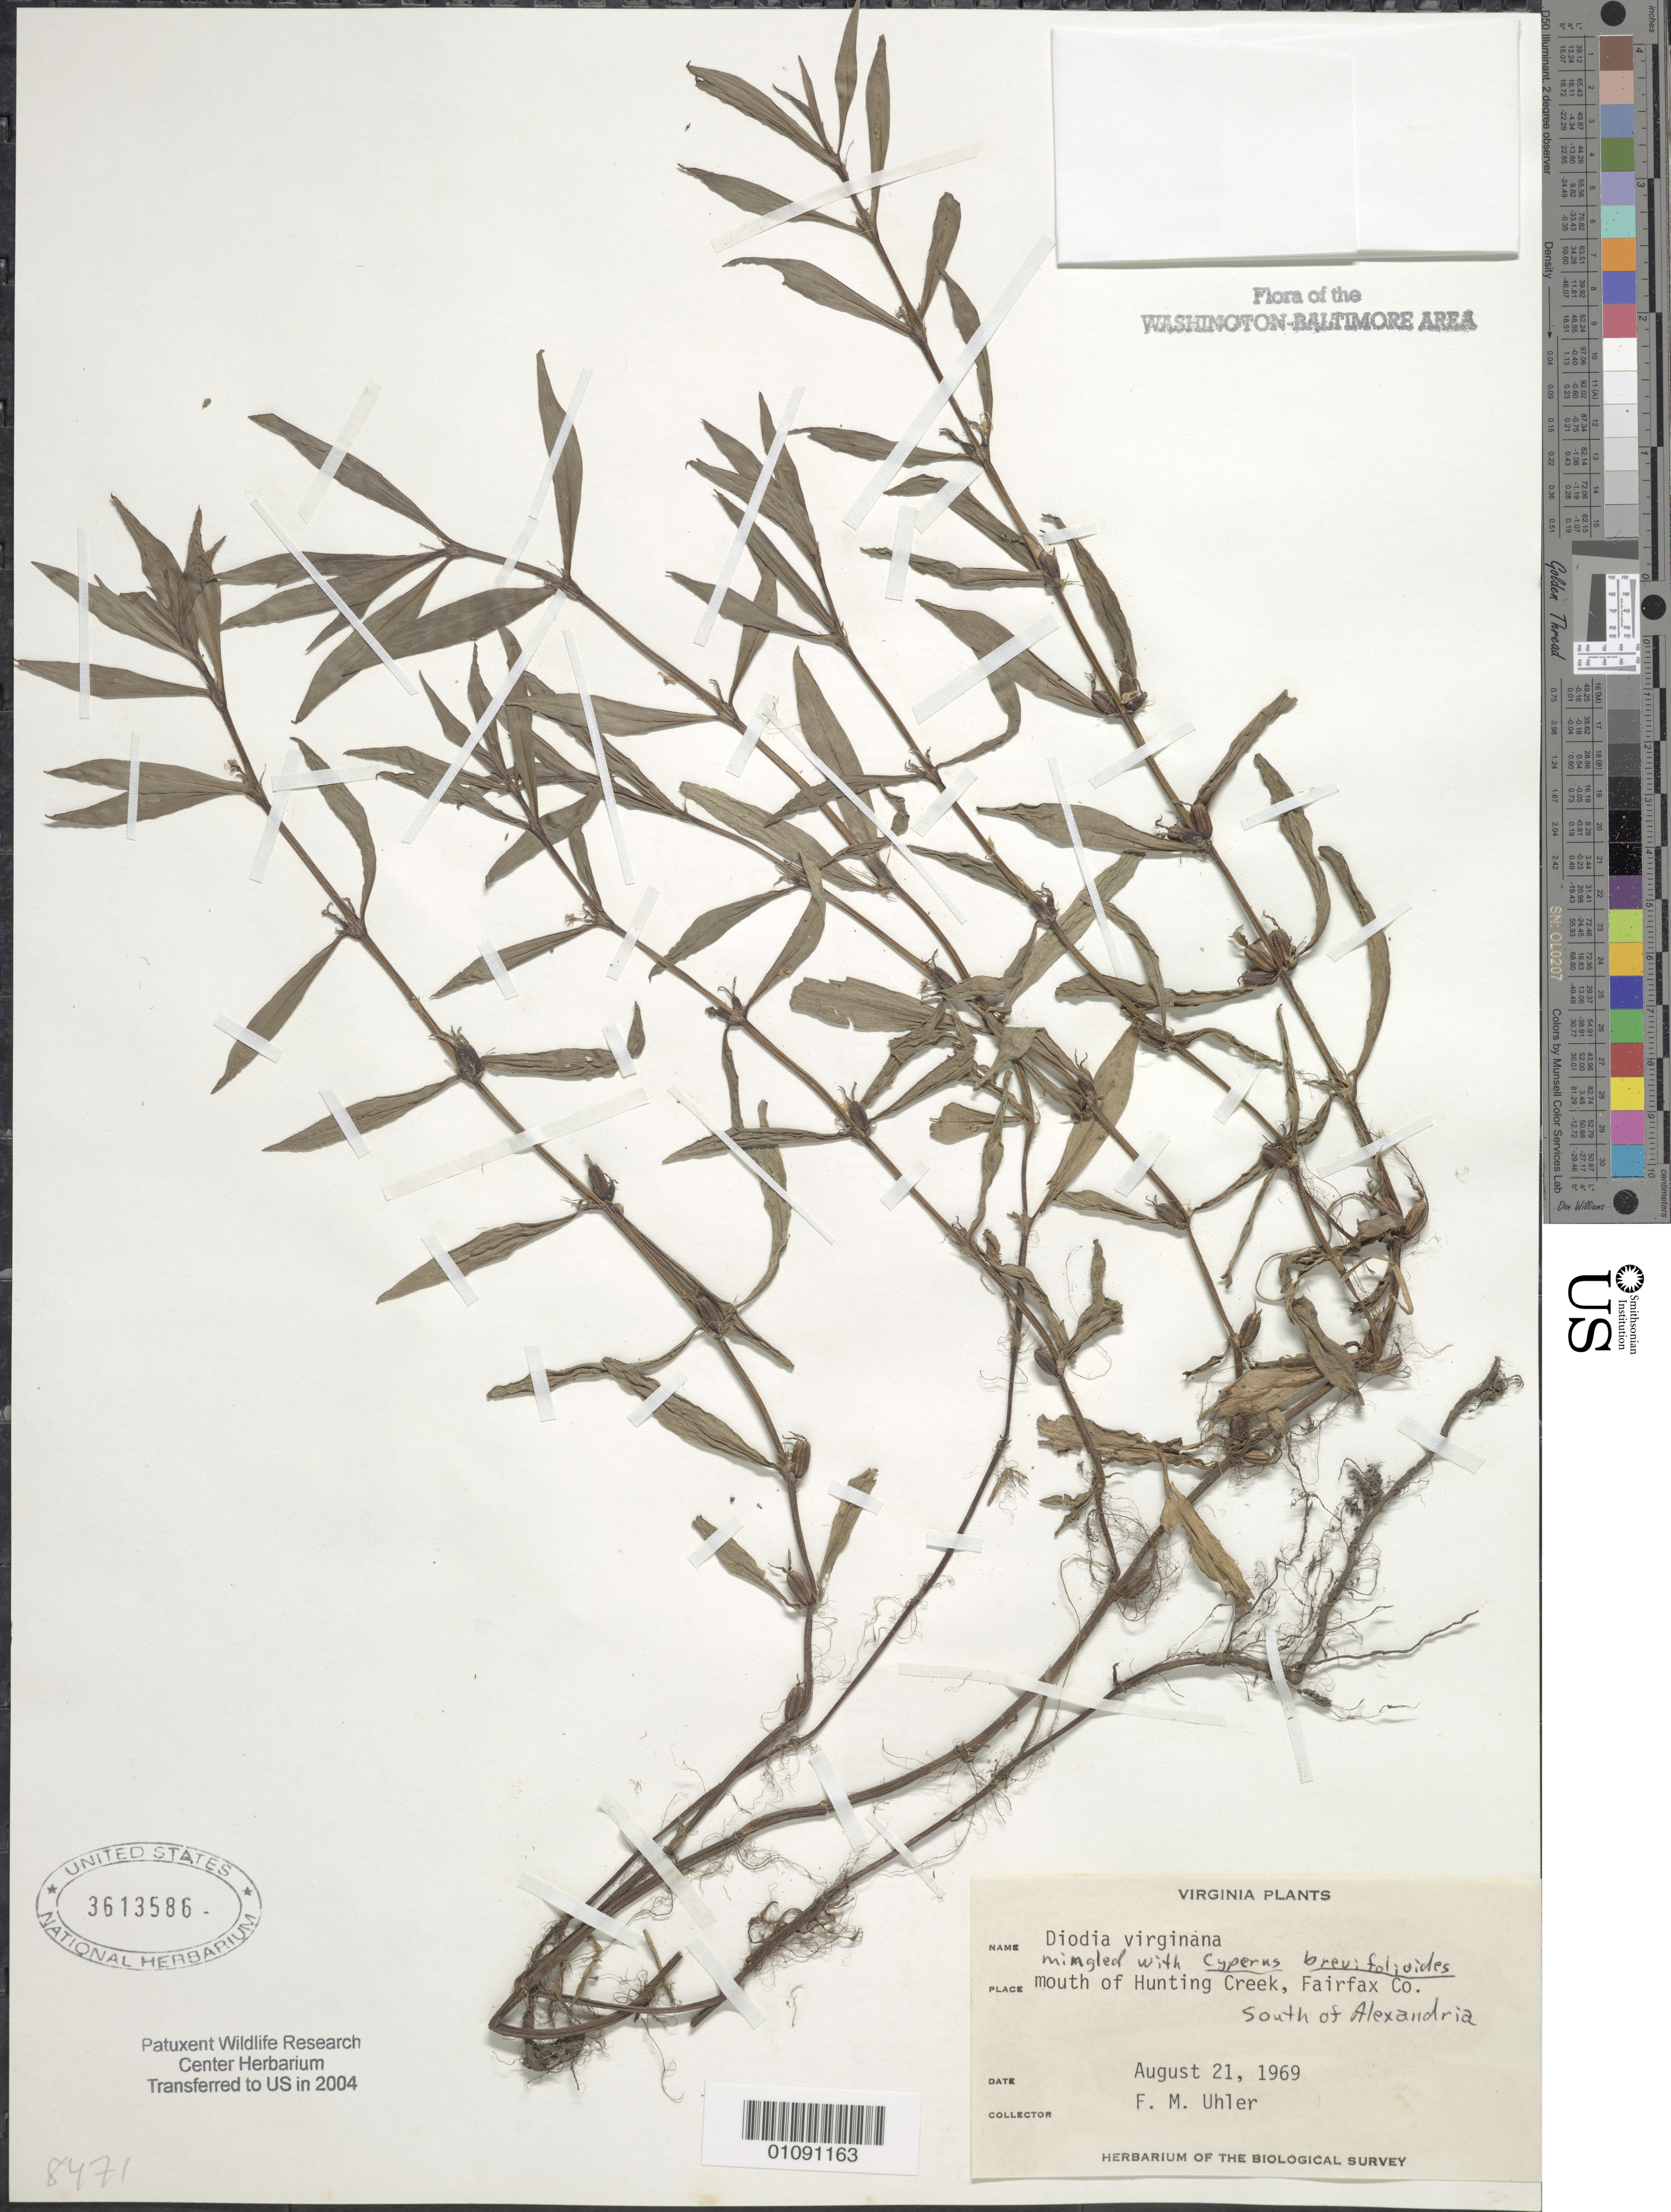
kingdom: Plantae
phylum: Tracheophyta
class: Magnoliopsida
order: Gentianales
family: Rubiaceae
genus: Diodia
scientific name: Diodia virginiana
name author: L.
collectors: F. M. Uhler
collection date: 1969-08-21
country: United States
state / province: Virginia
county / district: Fairfax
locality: Mouth of Hunting Creek, S. of Alexandria.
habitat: Mingled with Cyperus brevifolioides.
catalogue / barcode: US 3613586